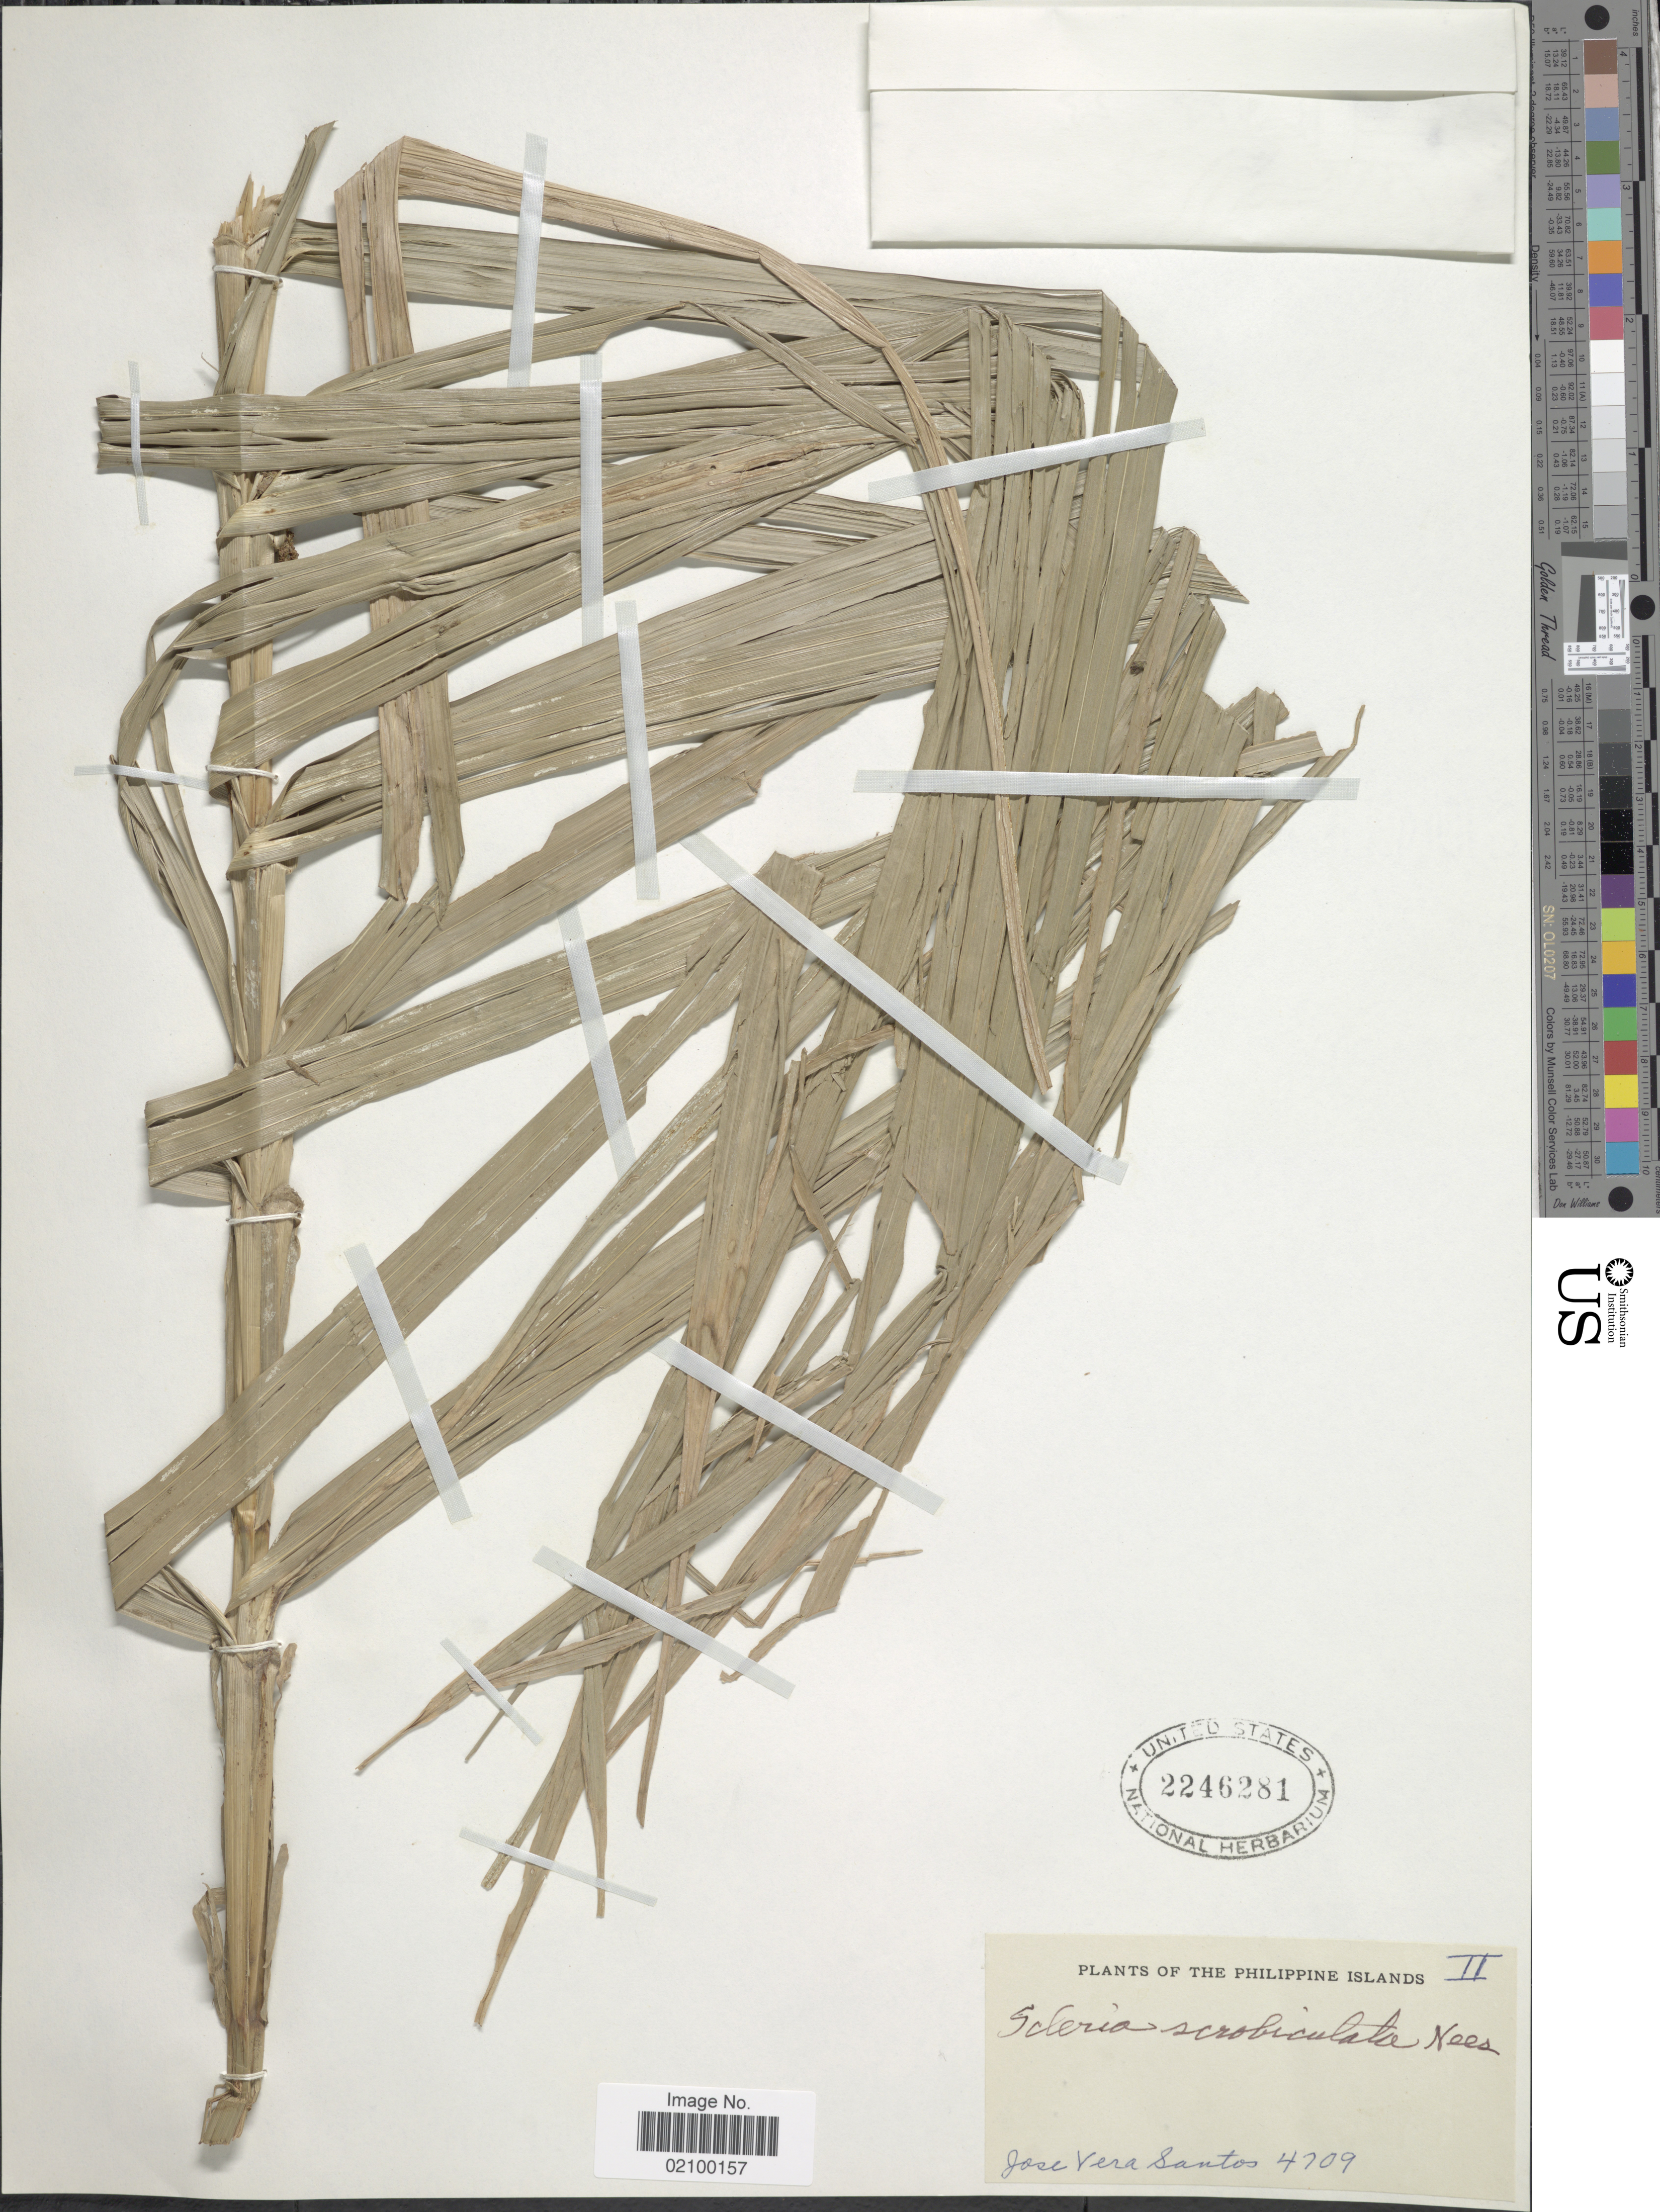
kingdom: Plantae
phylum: Tracheophyta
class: Liliopsida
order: Poales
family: Cyperaceae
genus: Scleria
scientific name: Scleria scrobiculata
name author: Nees & Meyen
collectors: J. V. Santos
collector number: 4709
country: Philippines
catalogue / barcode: US 2246281